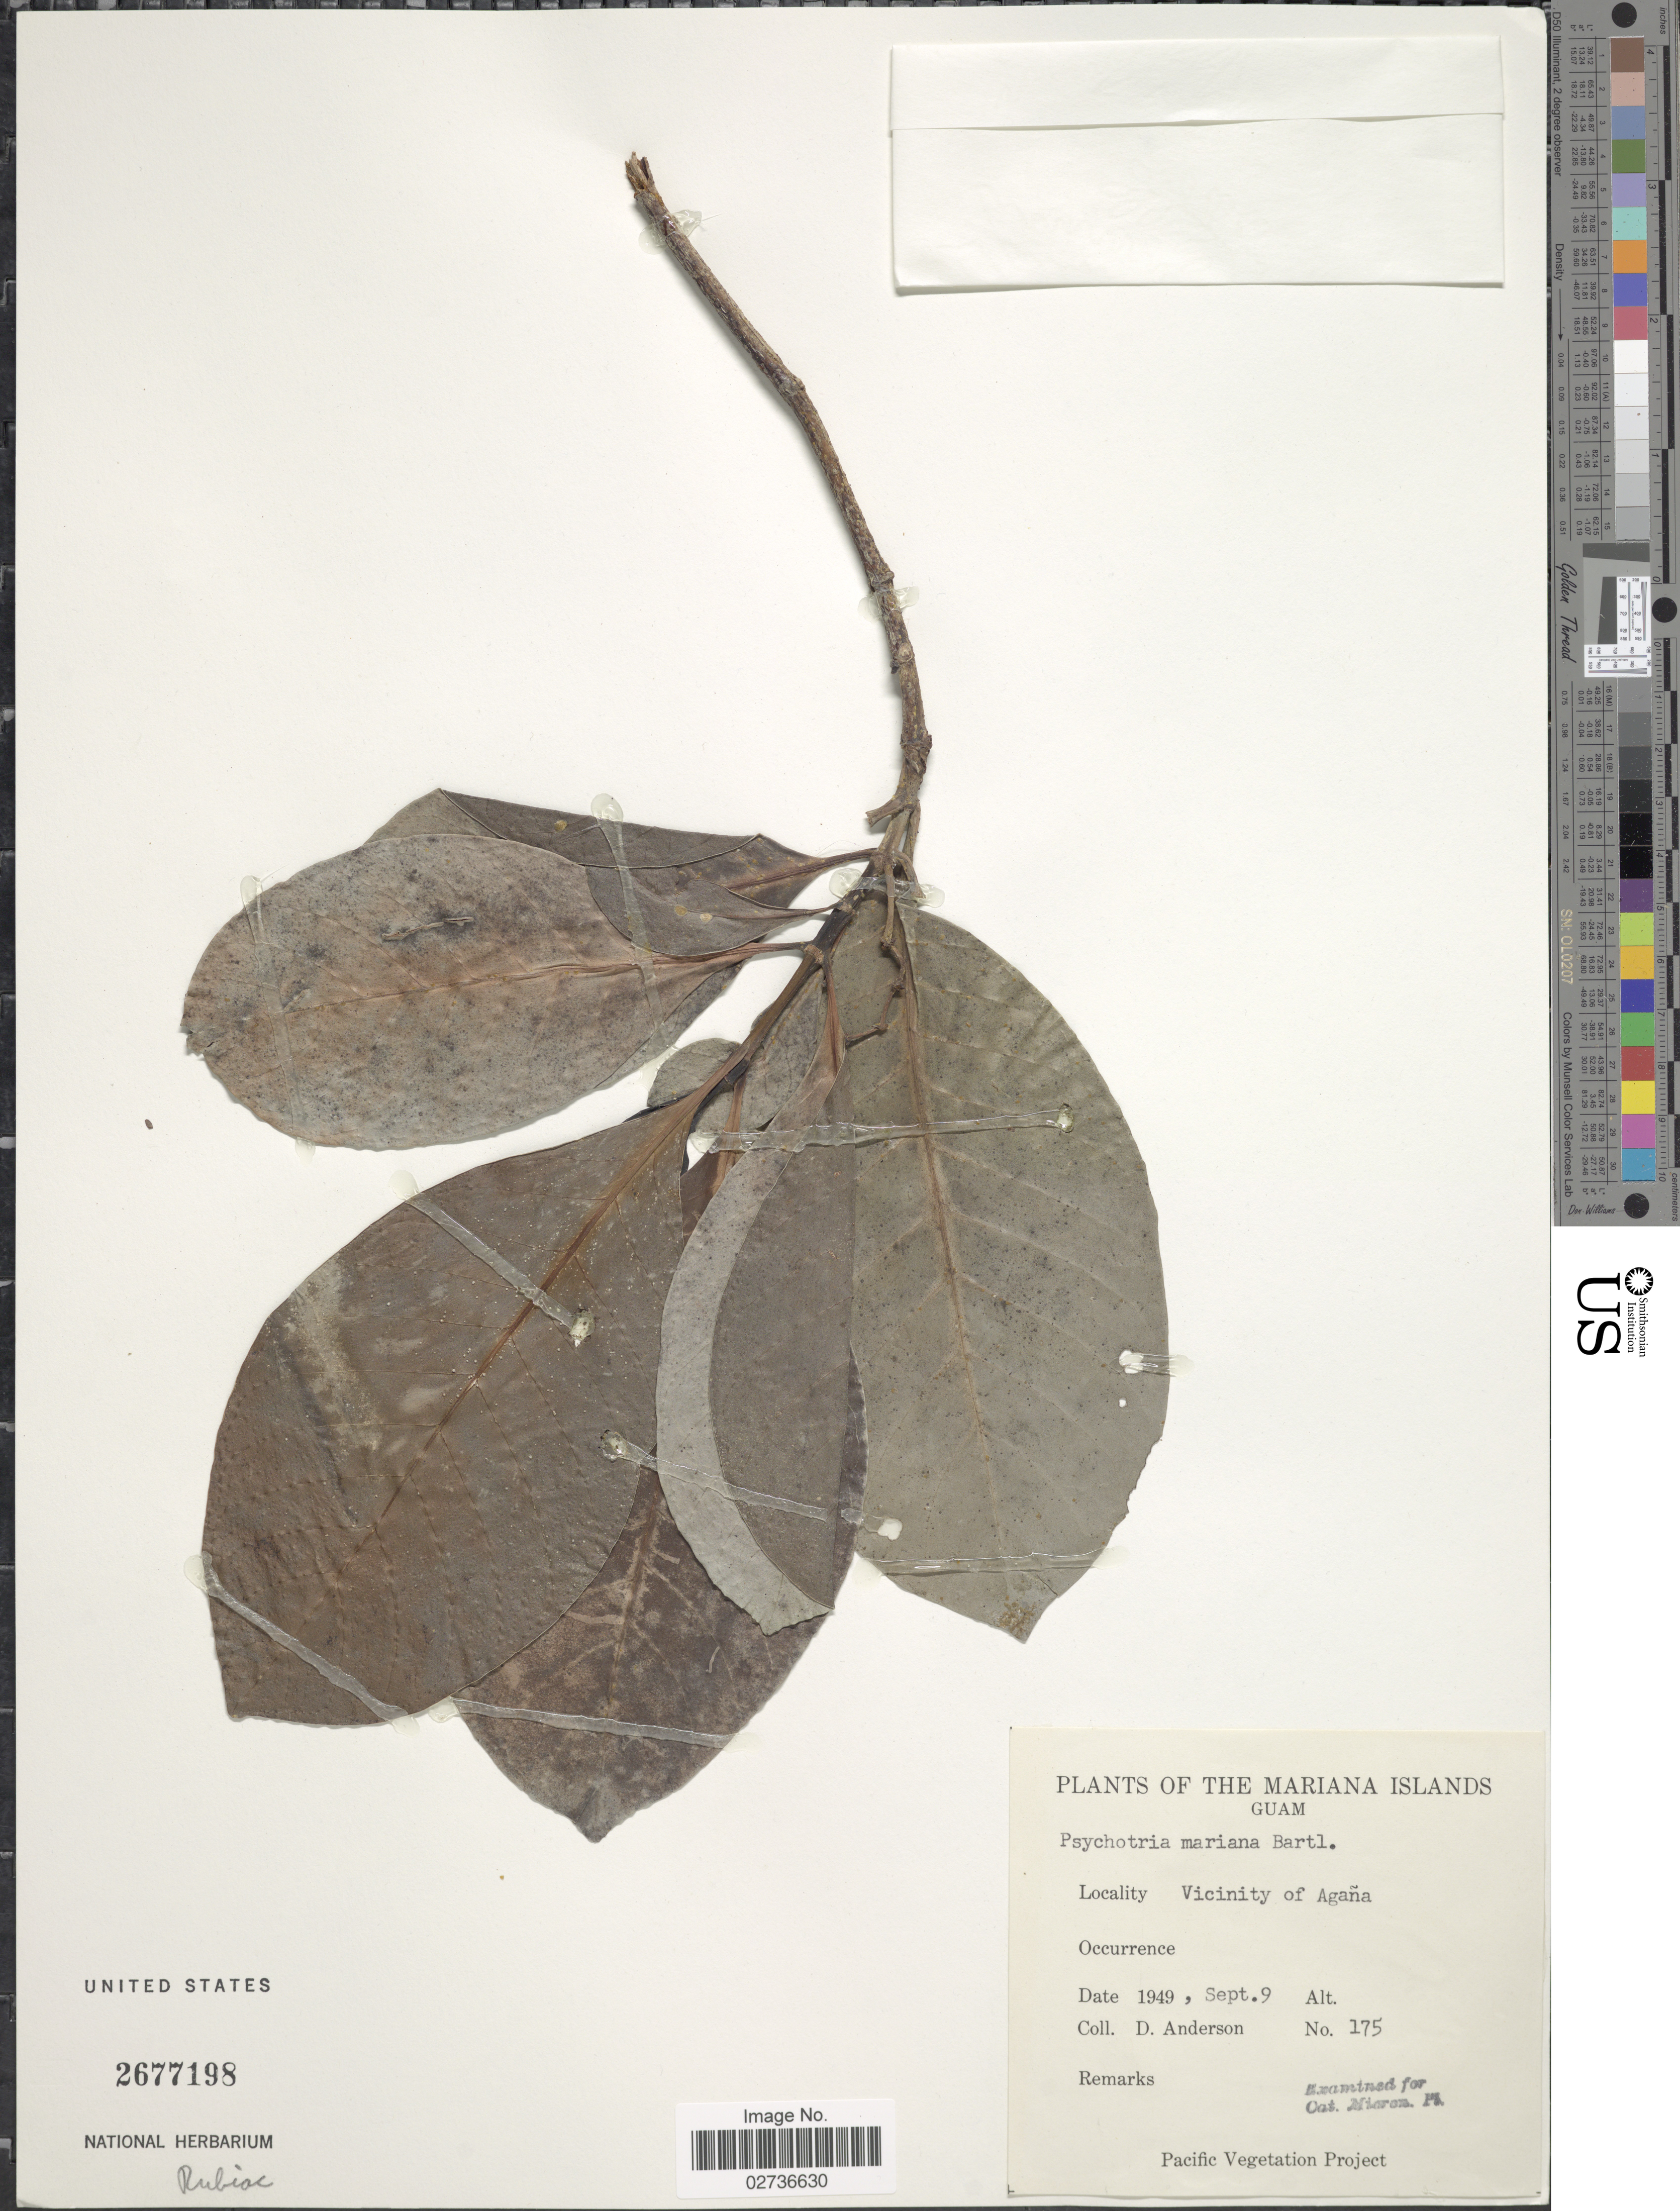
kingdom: Plantae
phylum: Tracheophyta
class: Magnoliopsida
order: Gentianales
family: Rubiaceae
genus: Psychotria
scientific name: Psychotria mariana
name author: Bartl. ex DC.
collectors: D. Anderson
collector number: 175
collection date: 1949-09-09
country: Guam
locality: The Mariana Islands, Guam, Vicinity of Agana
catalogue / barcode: US 2677198